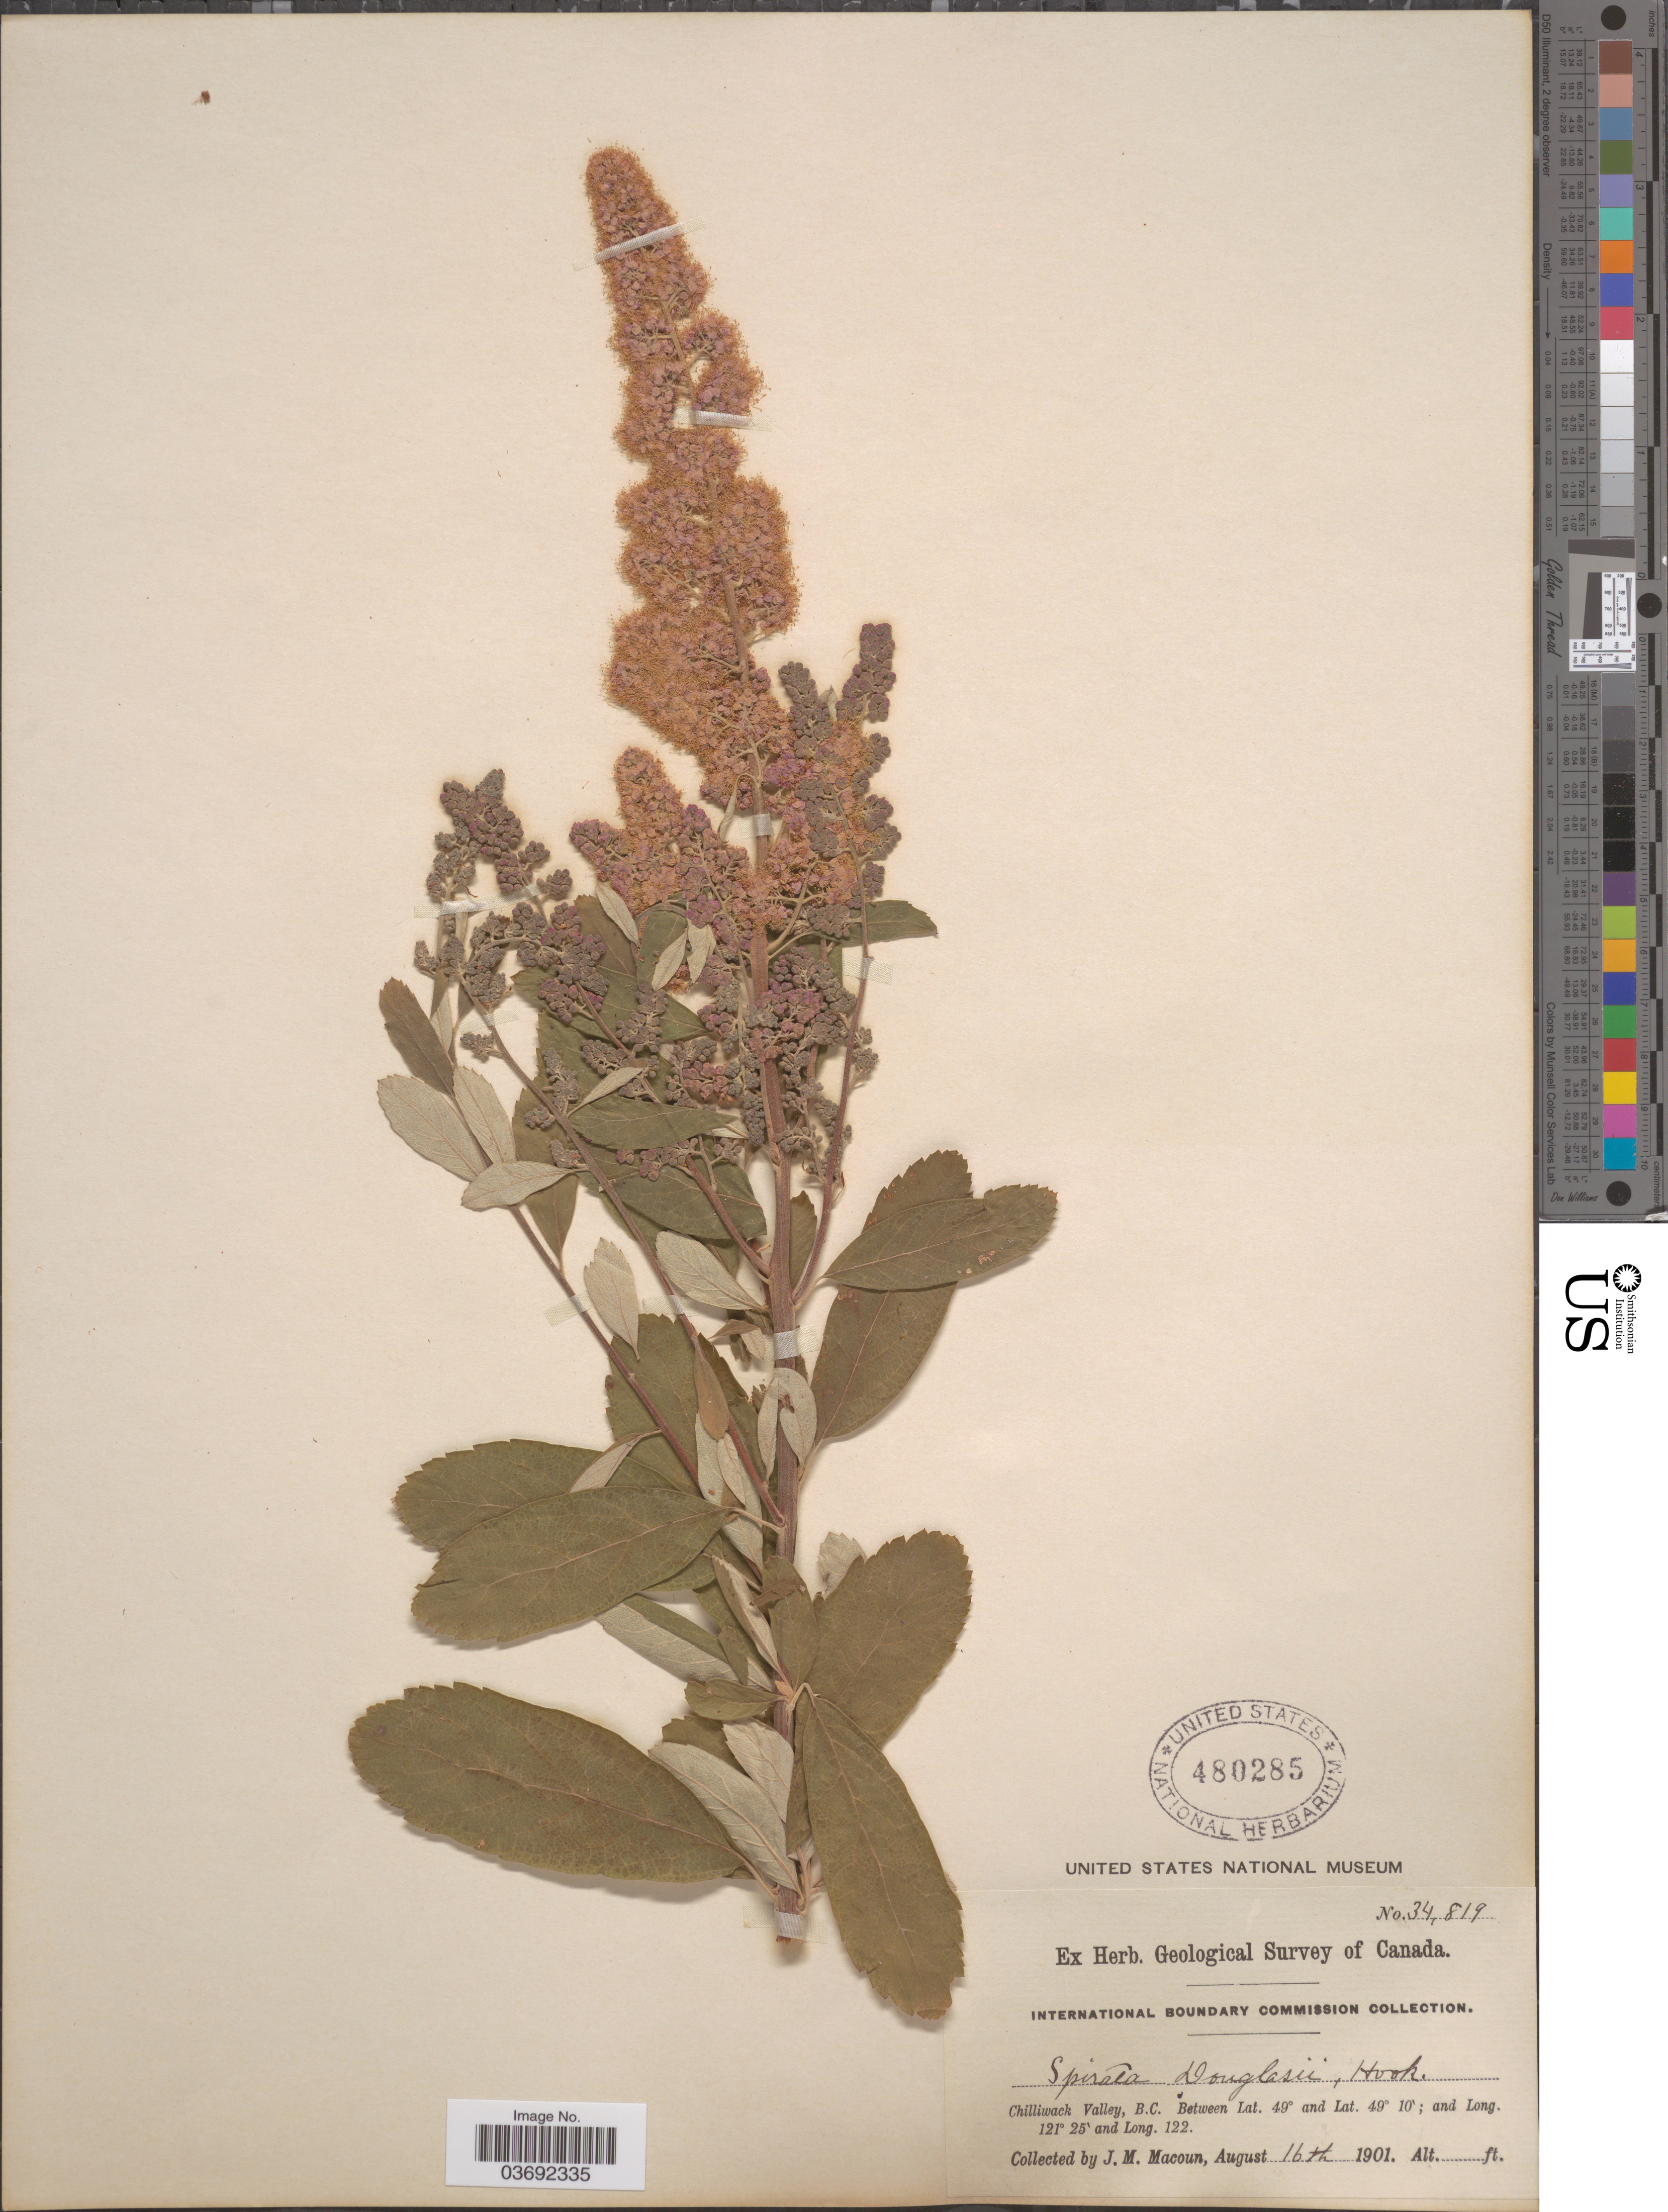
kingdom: Plantae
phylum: Tracheophyta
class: Magnoliopsida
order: Rosales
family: Rosaceae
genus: Spiraea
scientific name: Spiraea douglasii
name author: Hook.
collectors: J. M. Macoun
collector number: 34819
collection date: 1901-08-16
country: Canada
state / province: British Columbia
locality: Chilliwack Valley.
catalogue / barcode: US 480285